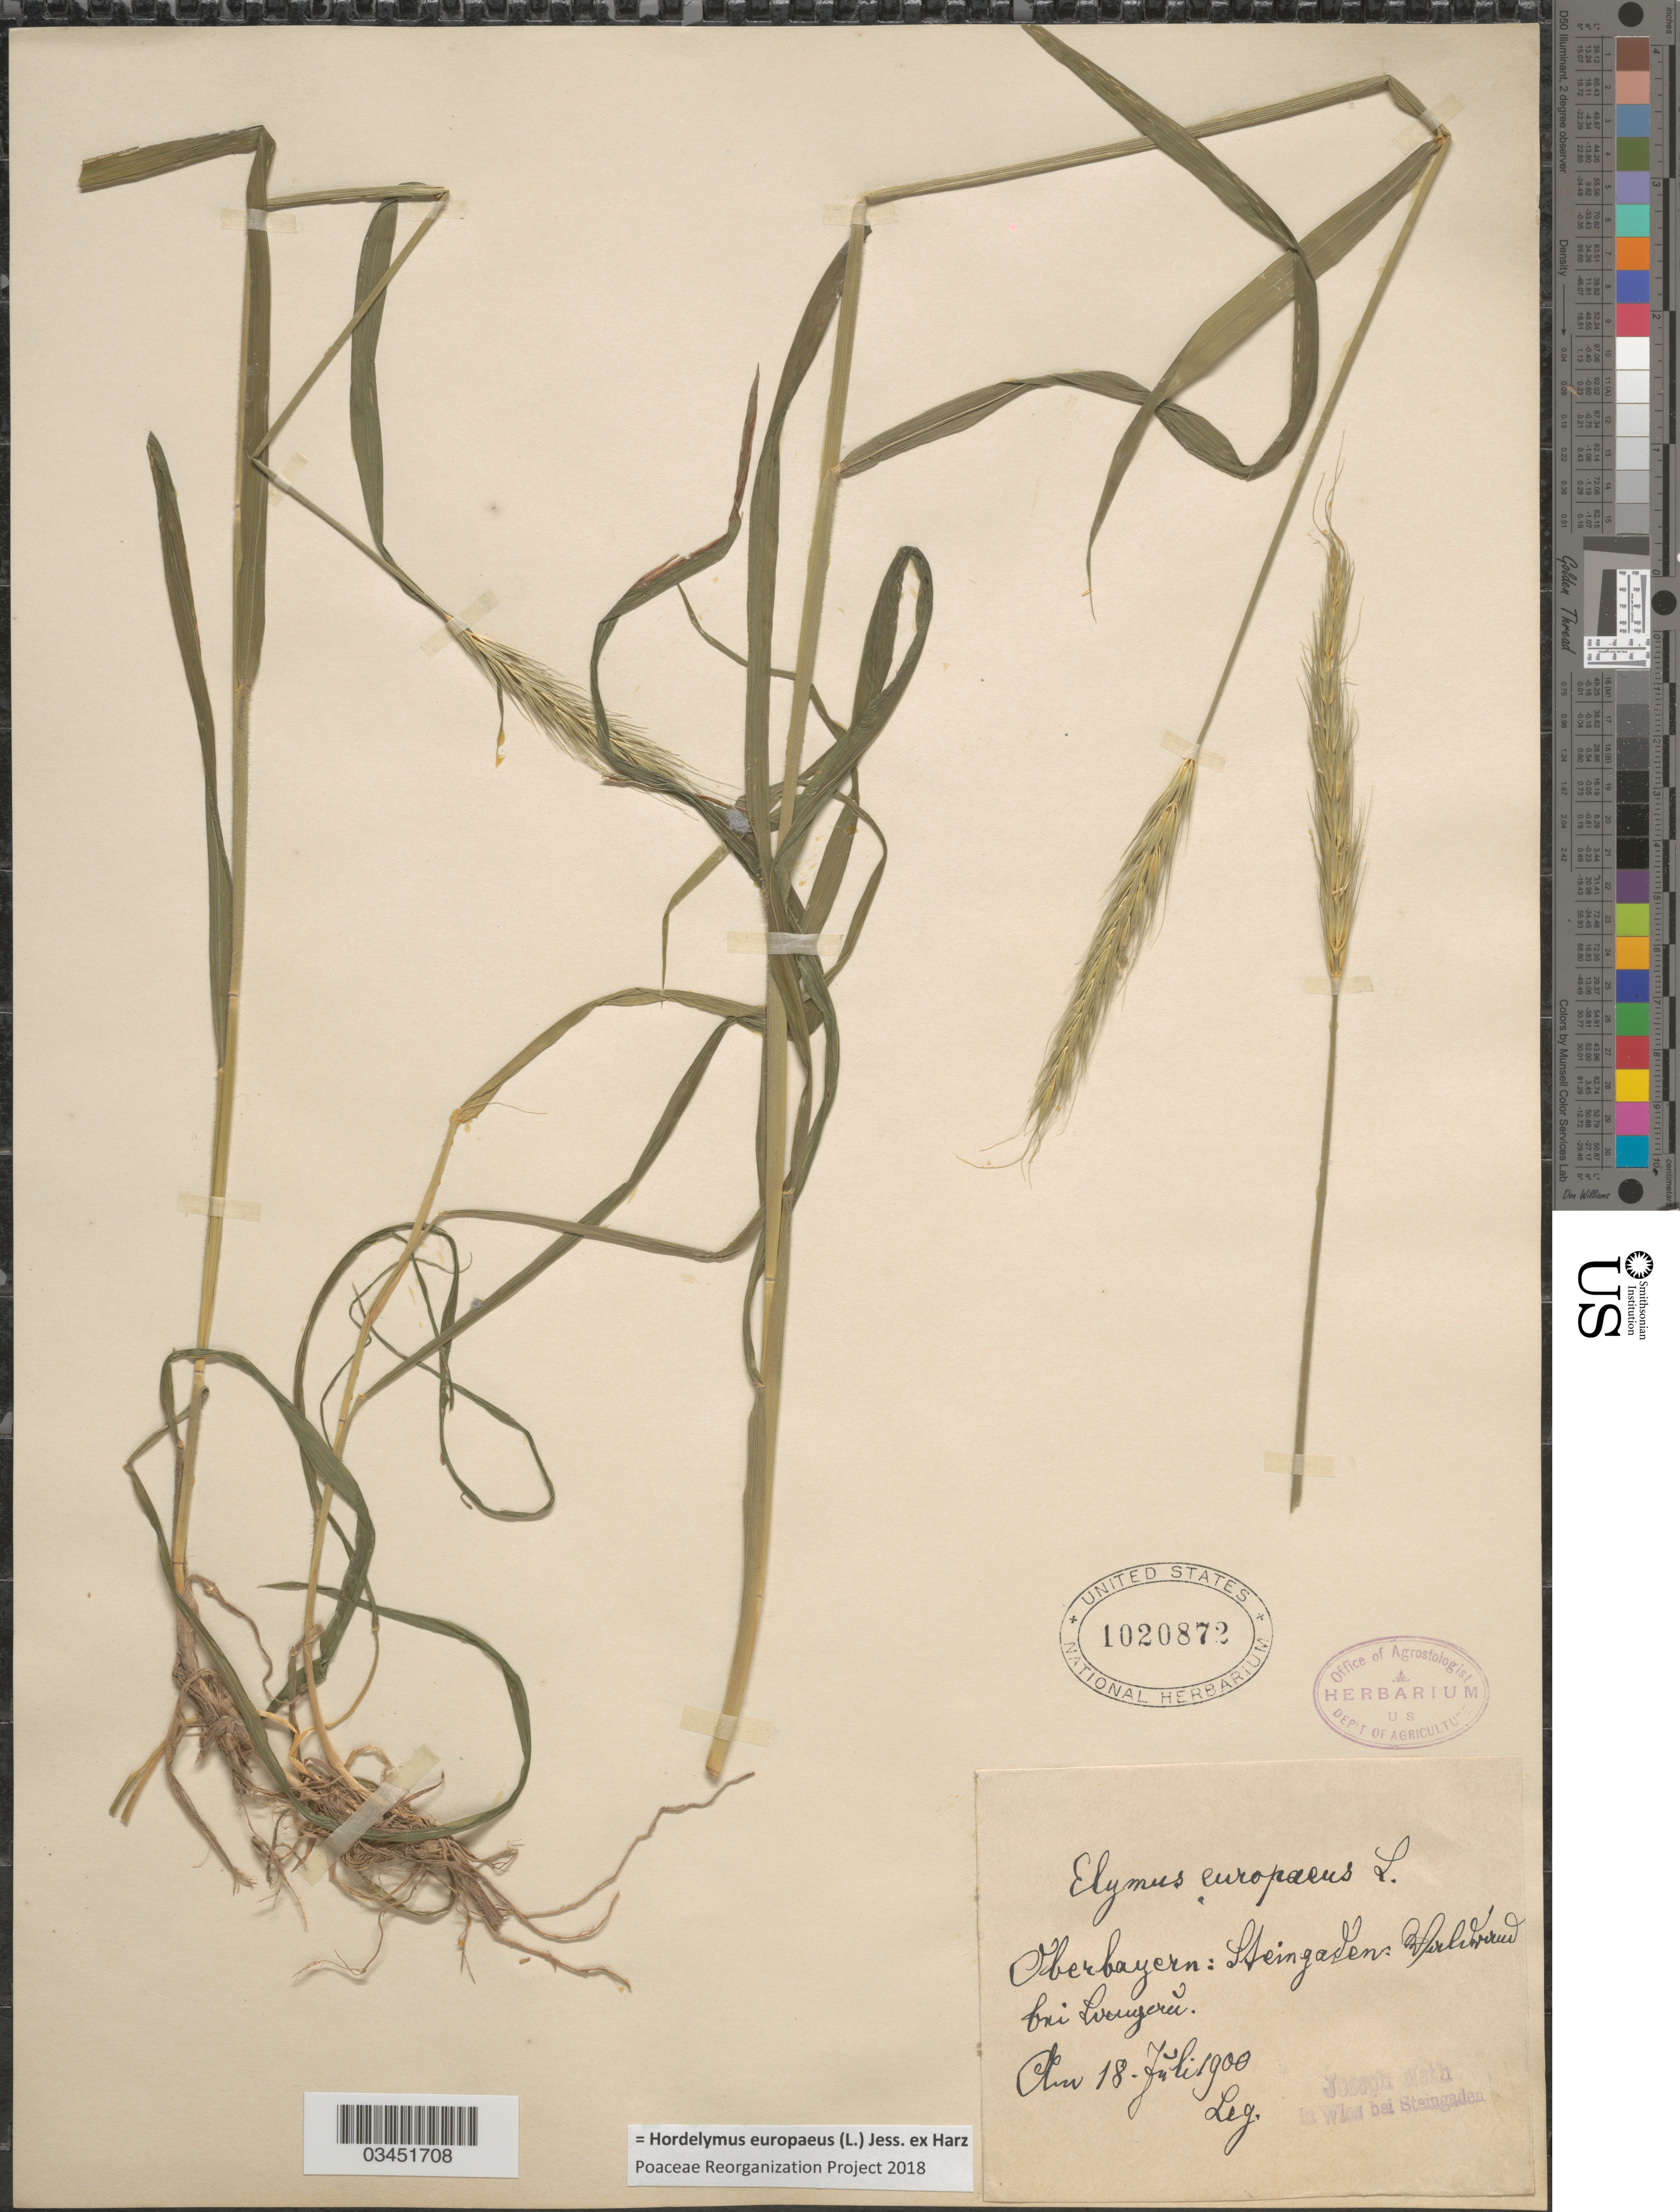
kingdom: Plantae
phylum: Tracheophyta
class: Liliopsida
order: Poales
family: Poaceae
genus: Hordelymus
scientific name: Hordelymus europaeus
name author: (L.) Jess. ex Harz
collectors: J. Nath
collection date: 1900-07-18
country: Germany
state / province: Bayern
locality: Oberbayern: Steingaden: [illegible text] bei [illegible text].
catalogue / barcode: US 1020872